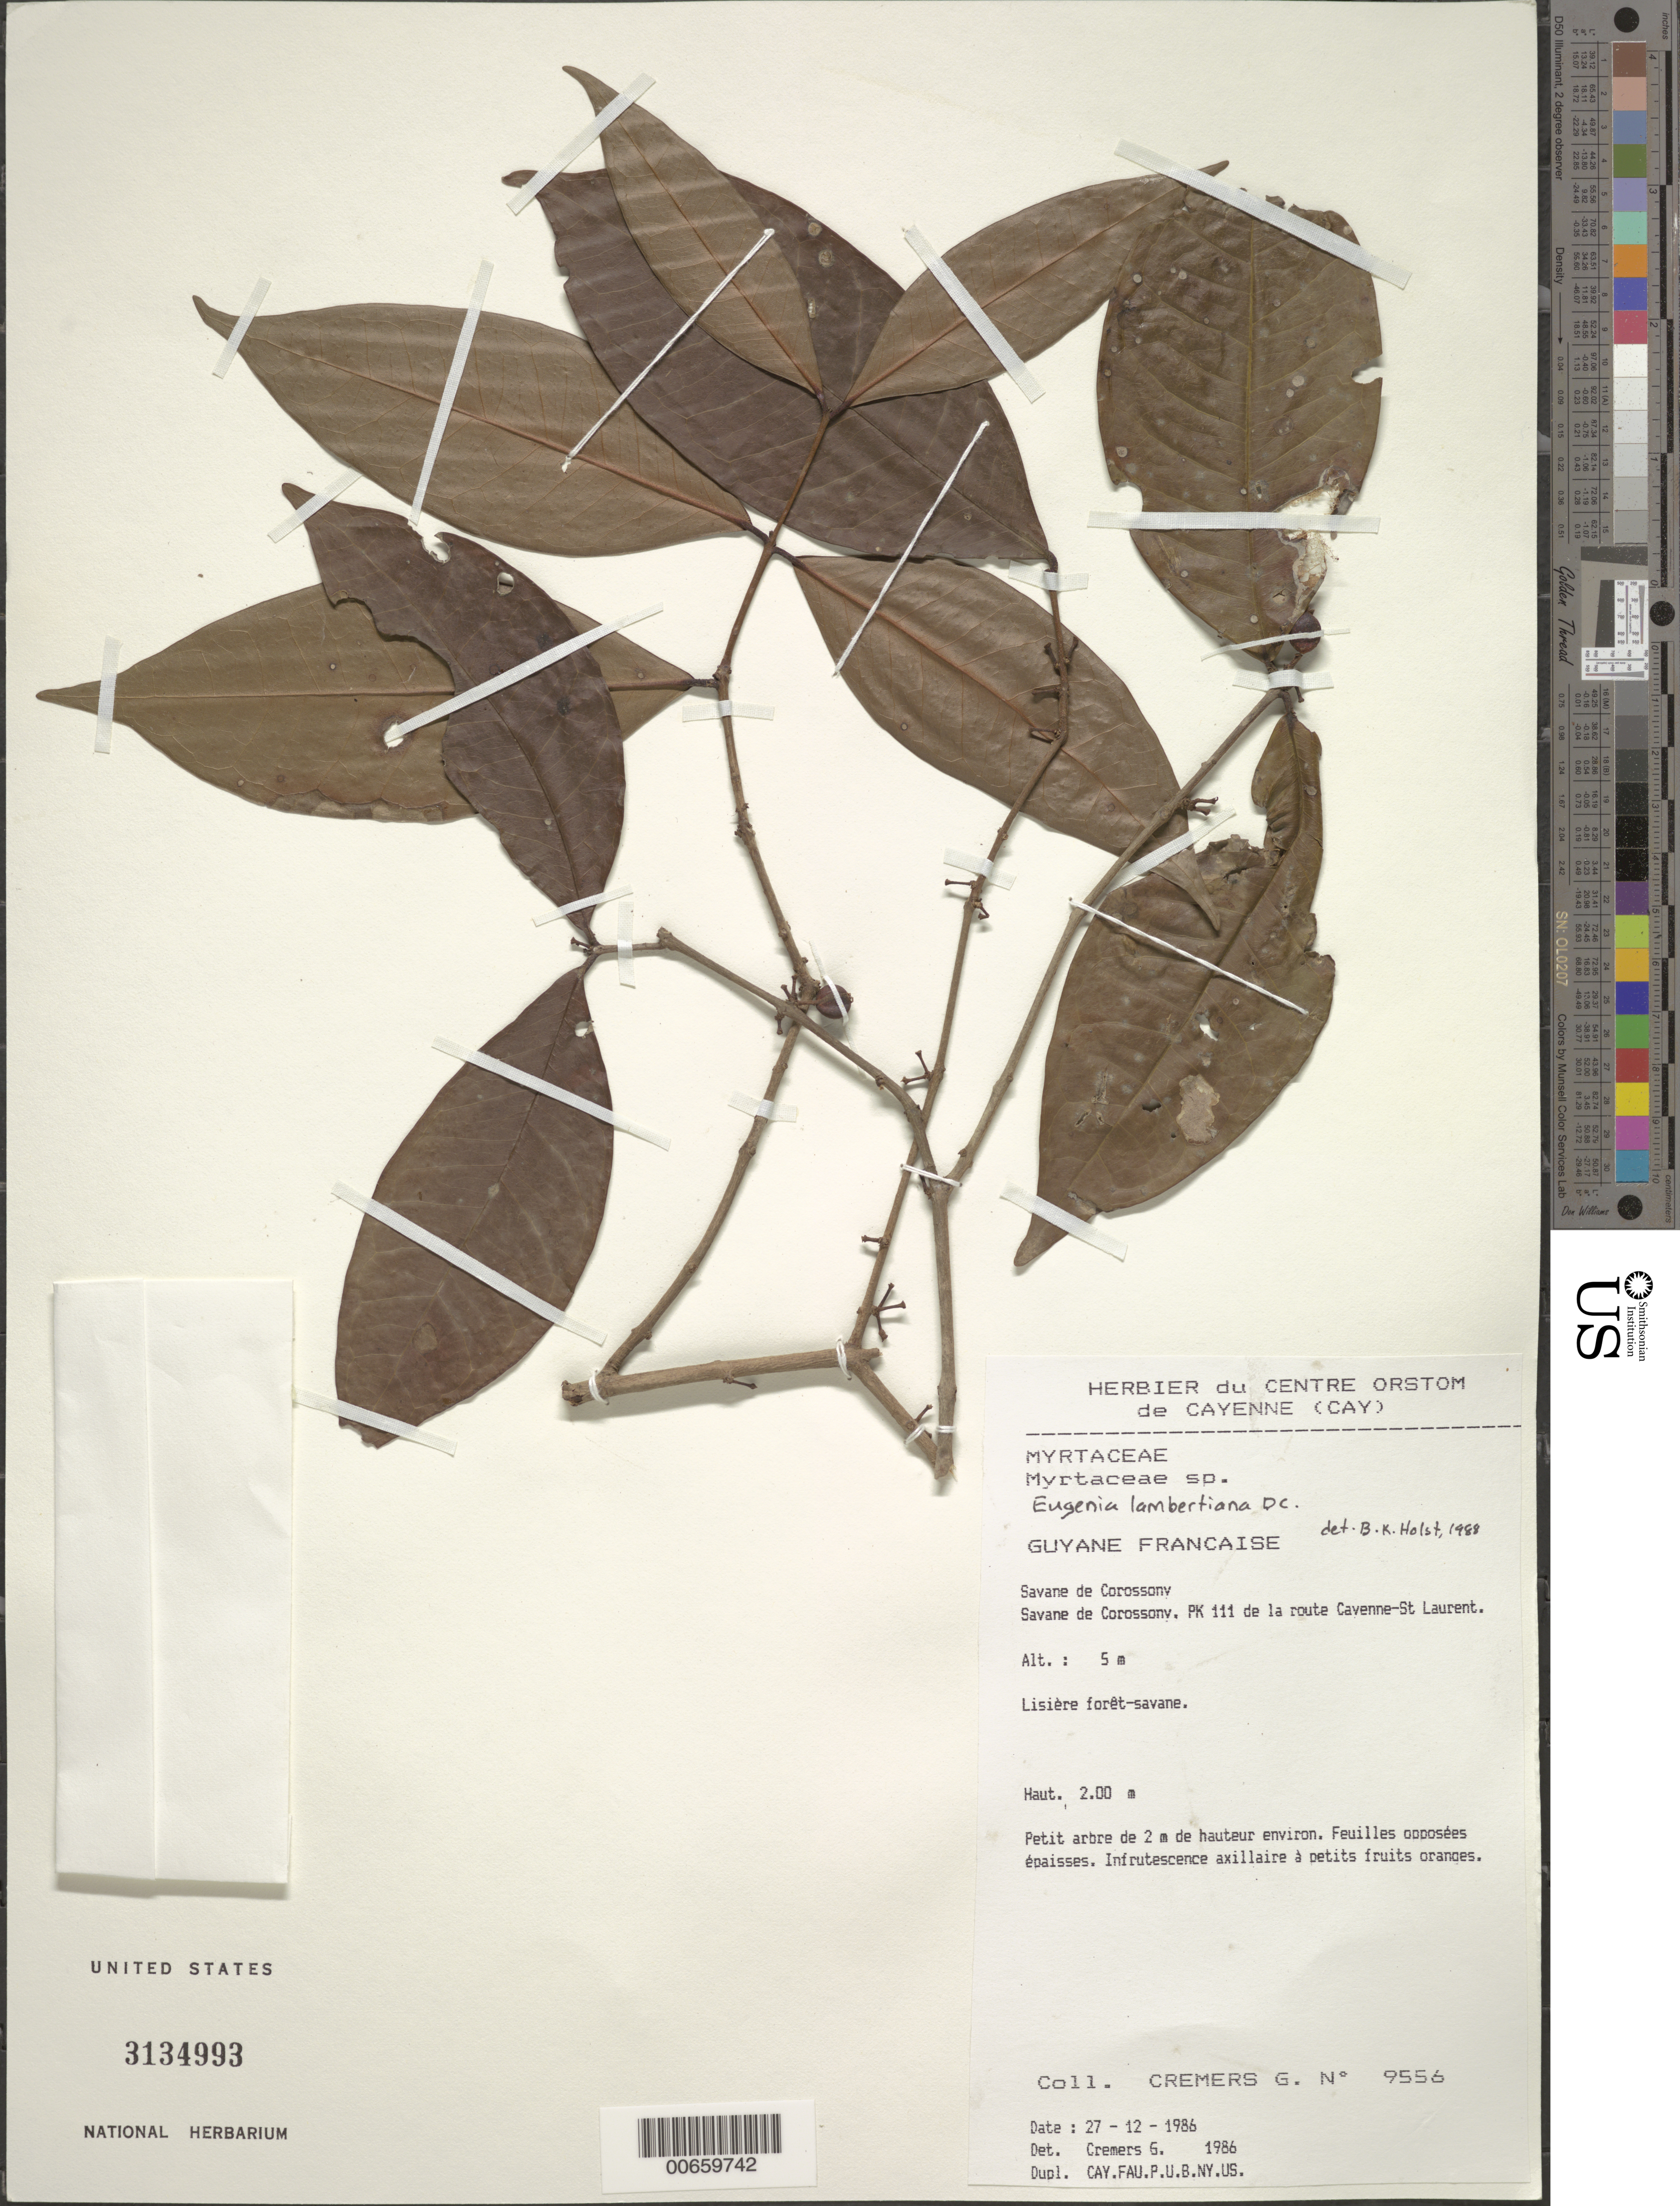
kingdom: Plantae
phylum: Tracheophyta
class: Magnoliopsida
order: Myrtales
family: Myrtaceae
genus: Eugenia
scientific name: Eugenia lambertiana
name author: DC.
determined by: Holst, Bruce K.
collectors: G. Cremers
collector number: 9556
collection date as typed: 27-Dec-86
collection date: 1986-12-27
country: French Guiana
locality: Savane de Corossony, PK 111 de la route Cayenne-St. Laurent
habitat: Edge of savanna-forest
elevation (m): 5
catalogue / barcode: US 3134993